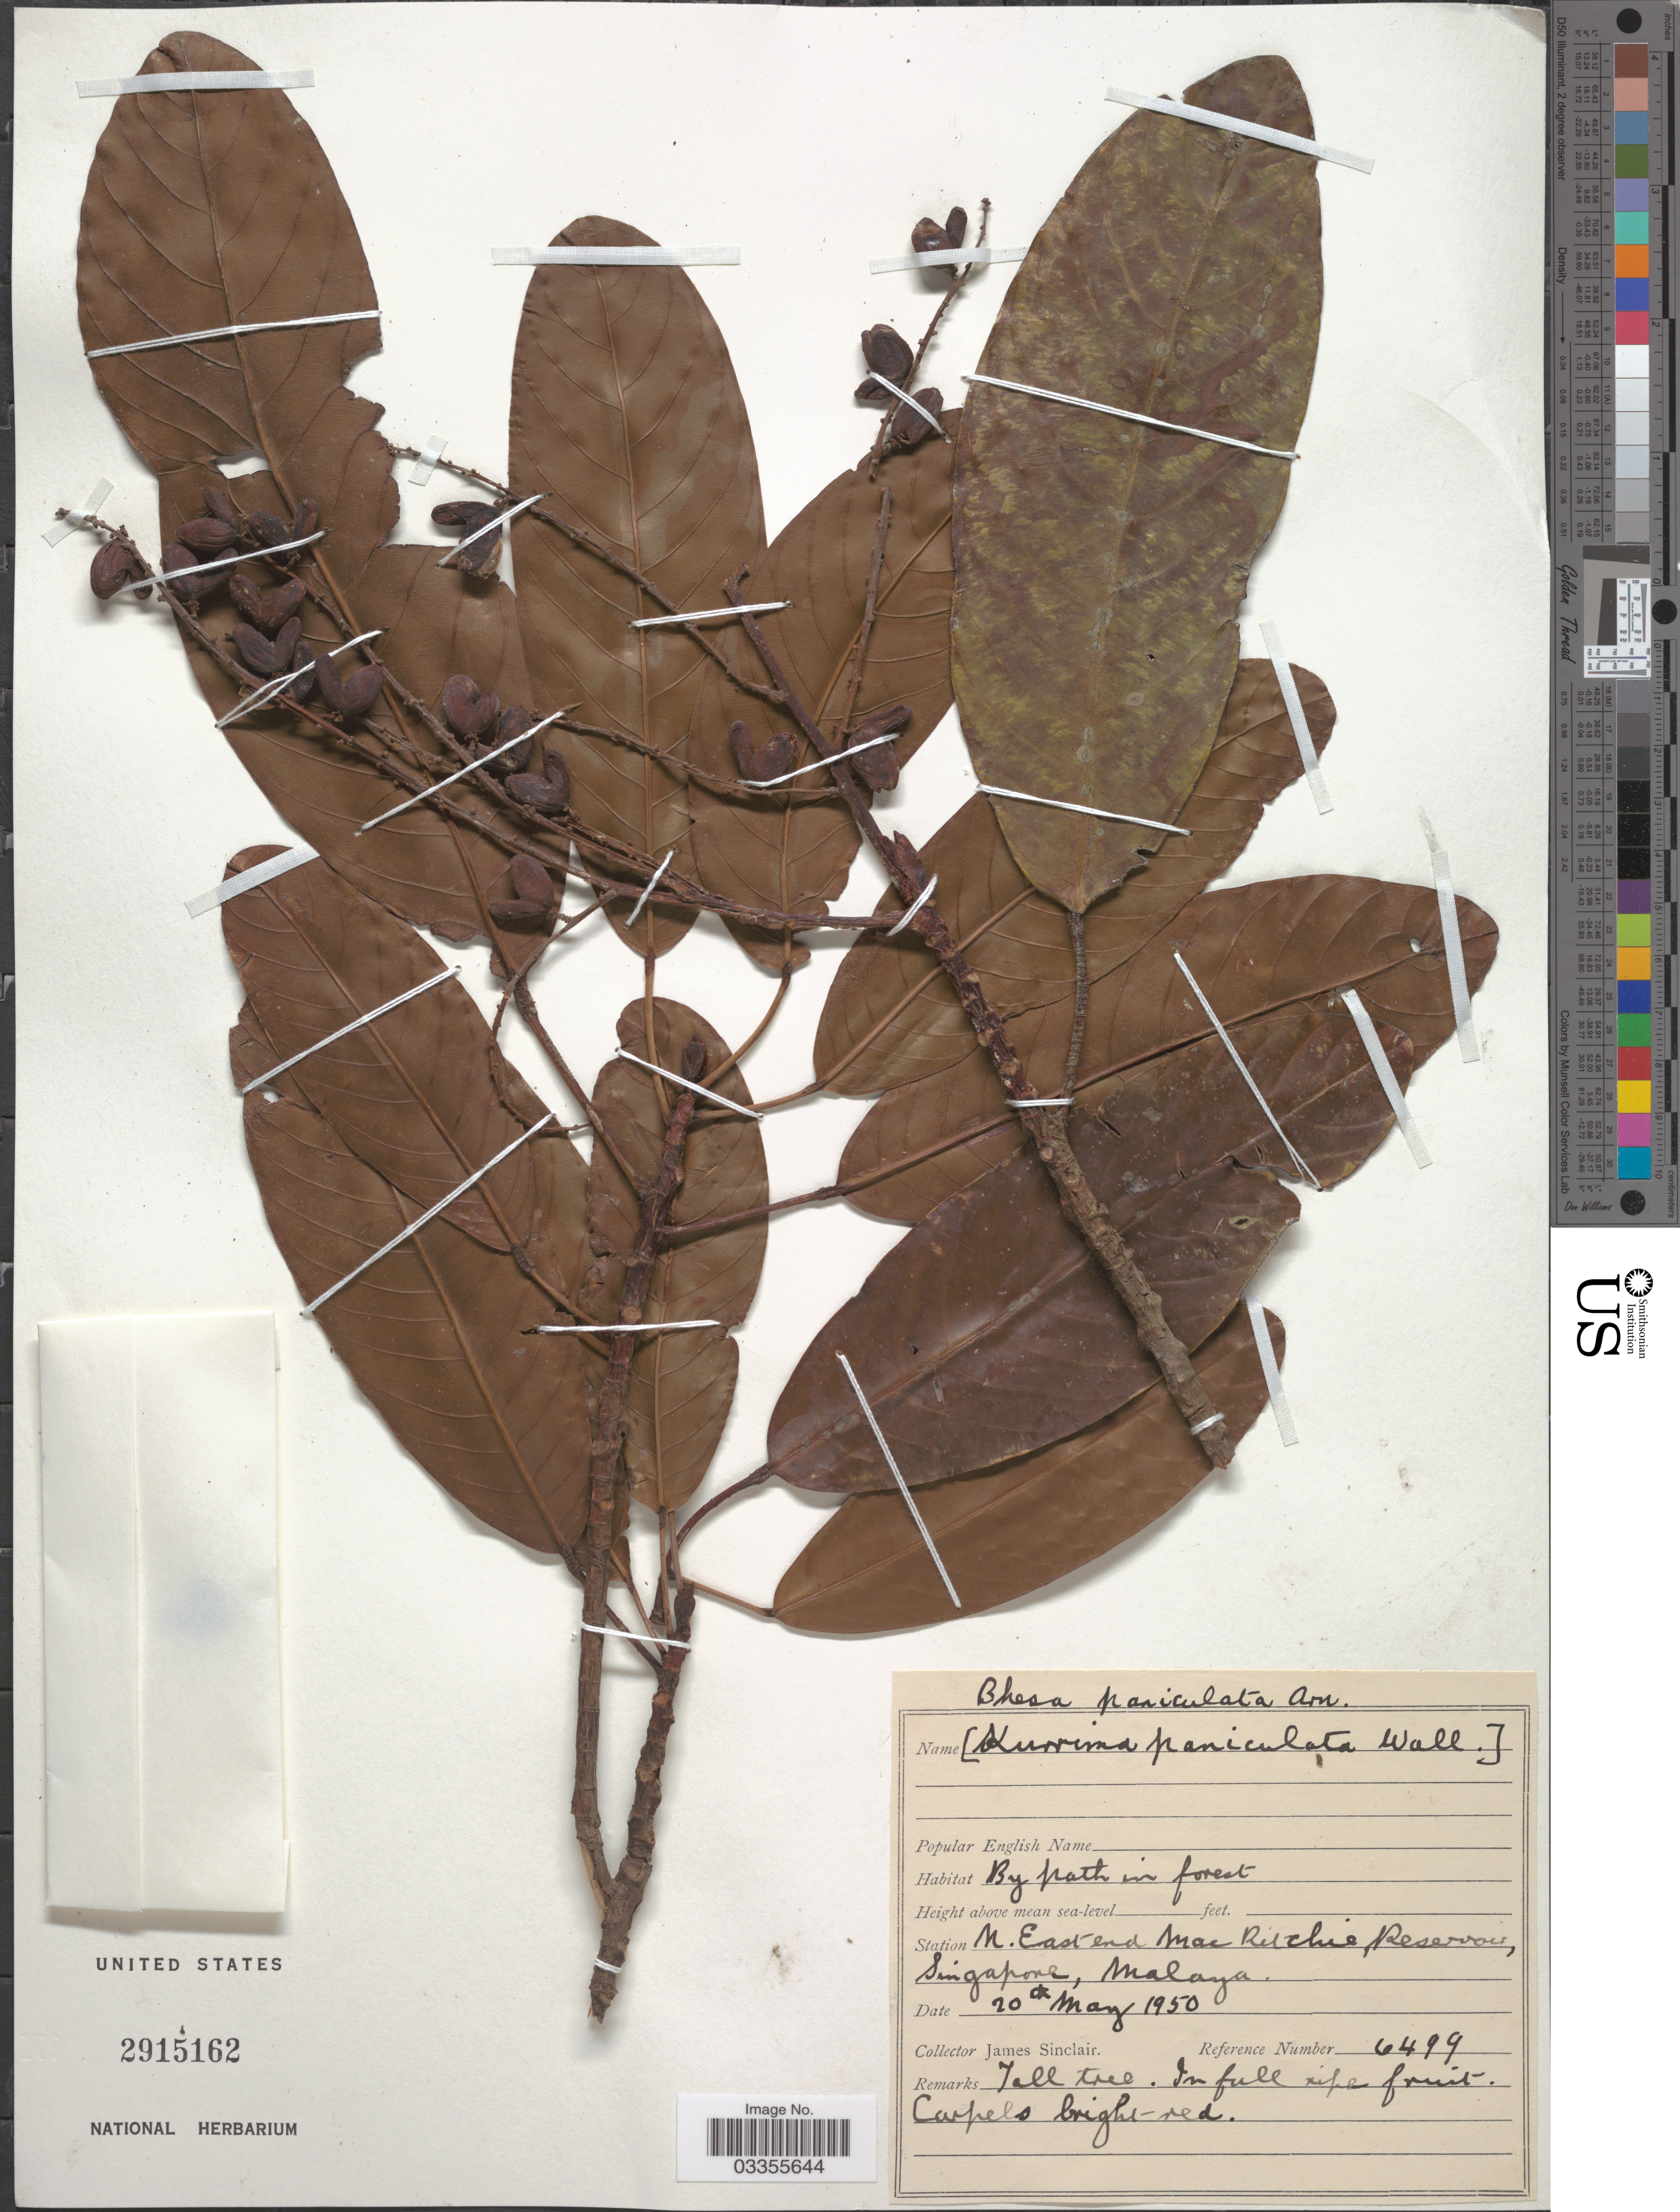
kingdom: Plantae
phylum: Tracheophyta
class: Magnoliopsida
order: Malpighiales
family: Centroplacaceae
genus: Bhesa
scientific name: Bhesa paniculata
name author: (Wall.) Arn.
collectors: J. Sinclair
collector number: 6499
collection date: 1950-05-20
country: Singapore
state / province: North East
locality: Station N. East end Mac Ritchie, Reservoir, Malaya.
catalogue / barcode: US 2915162